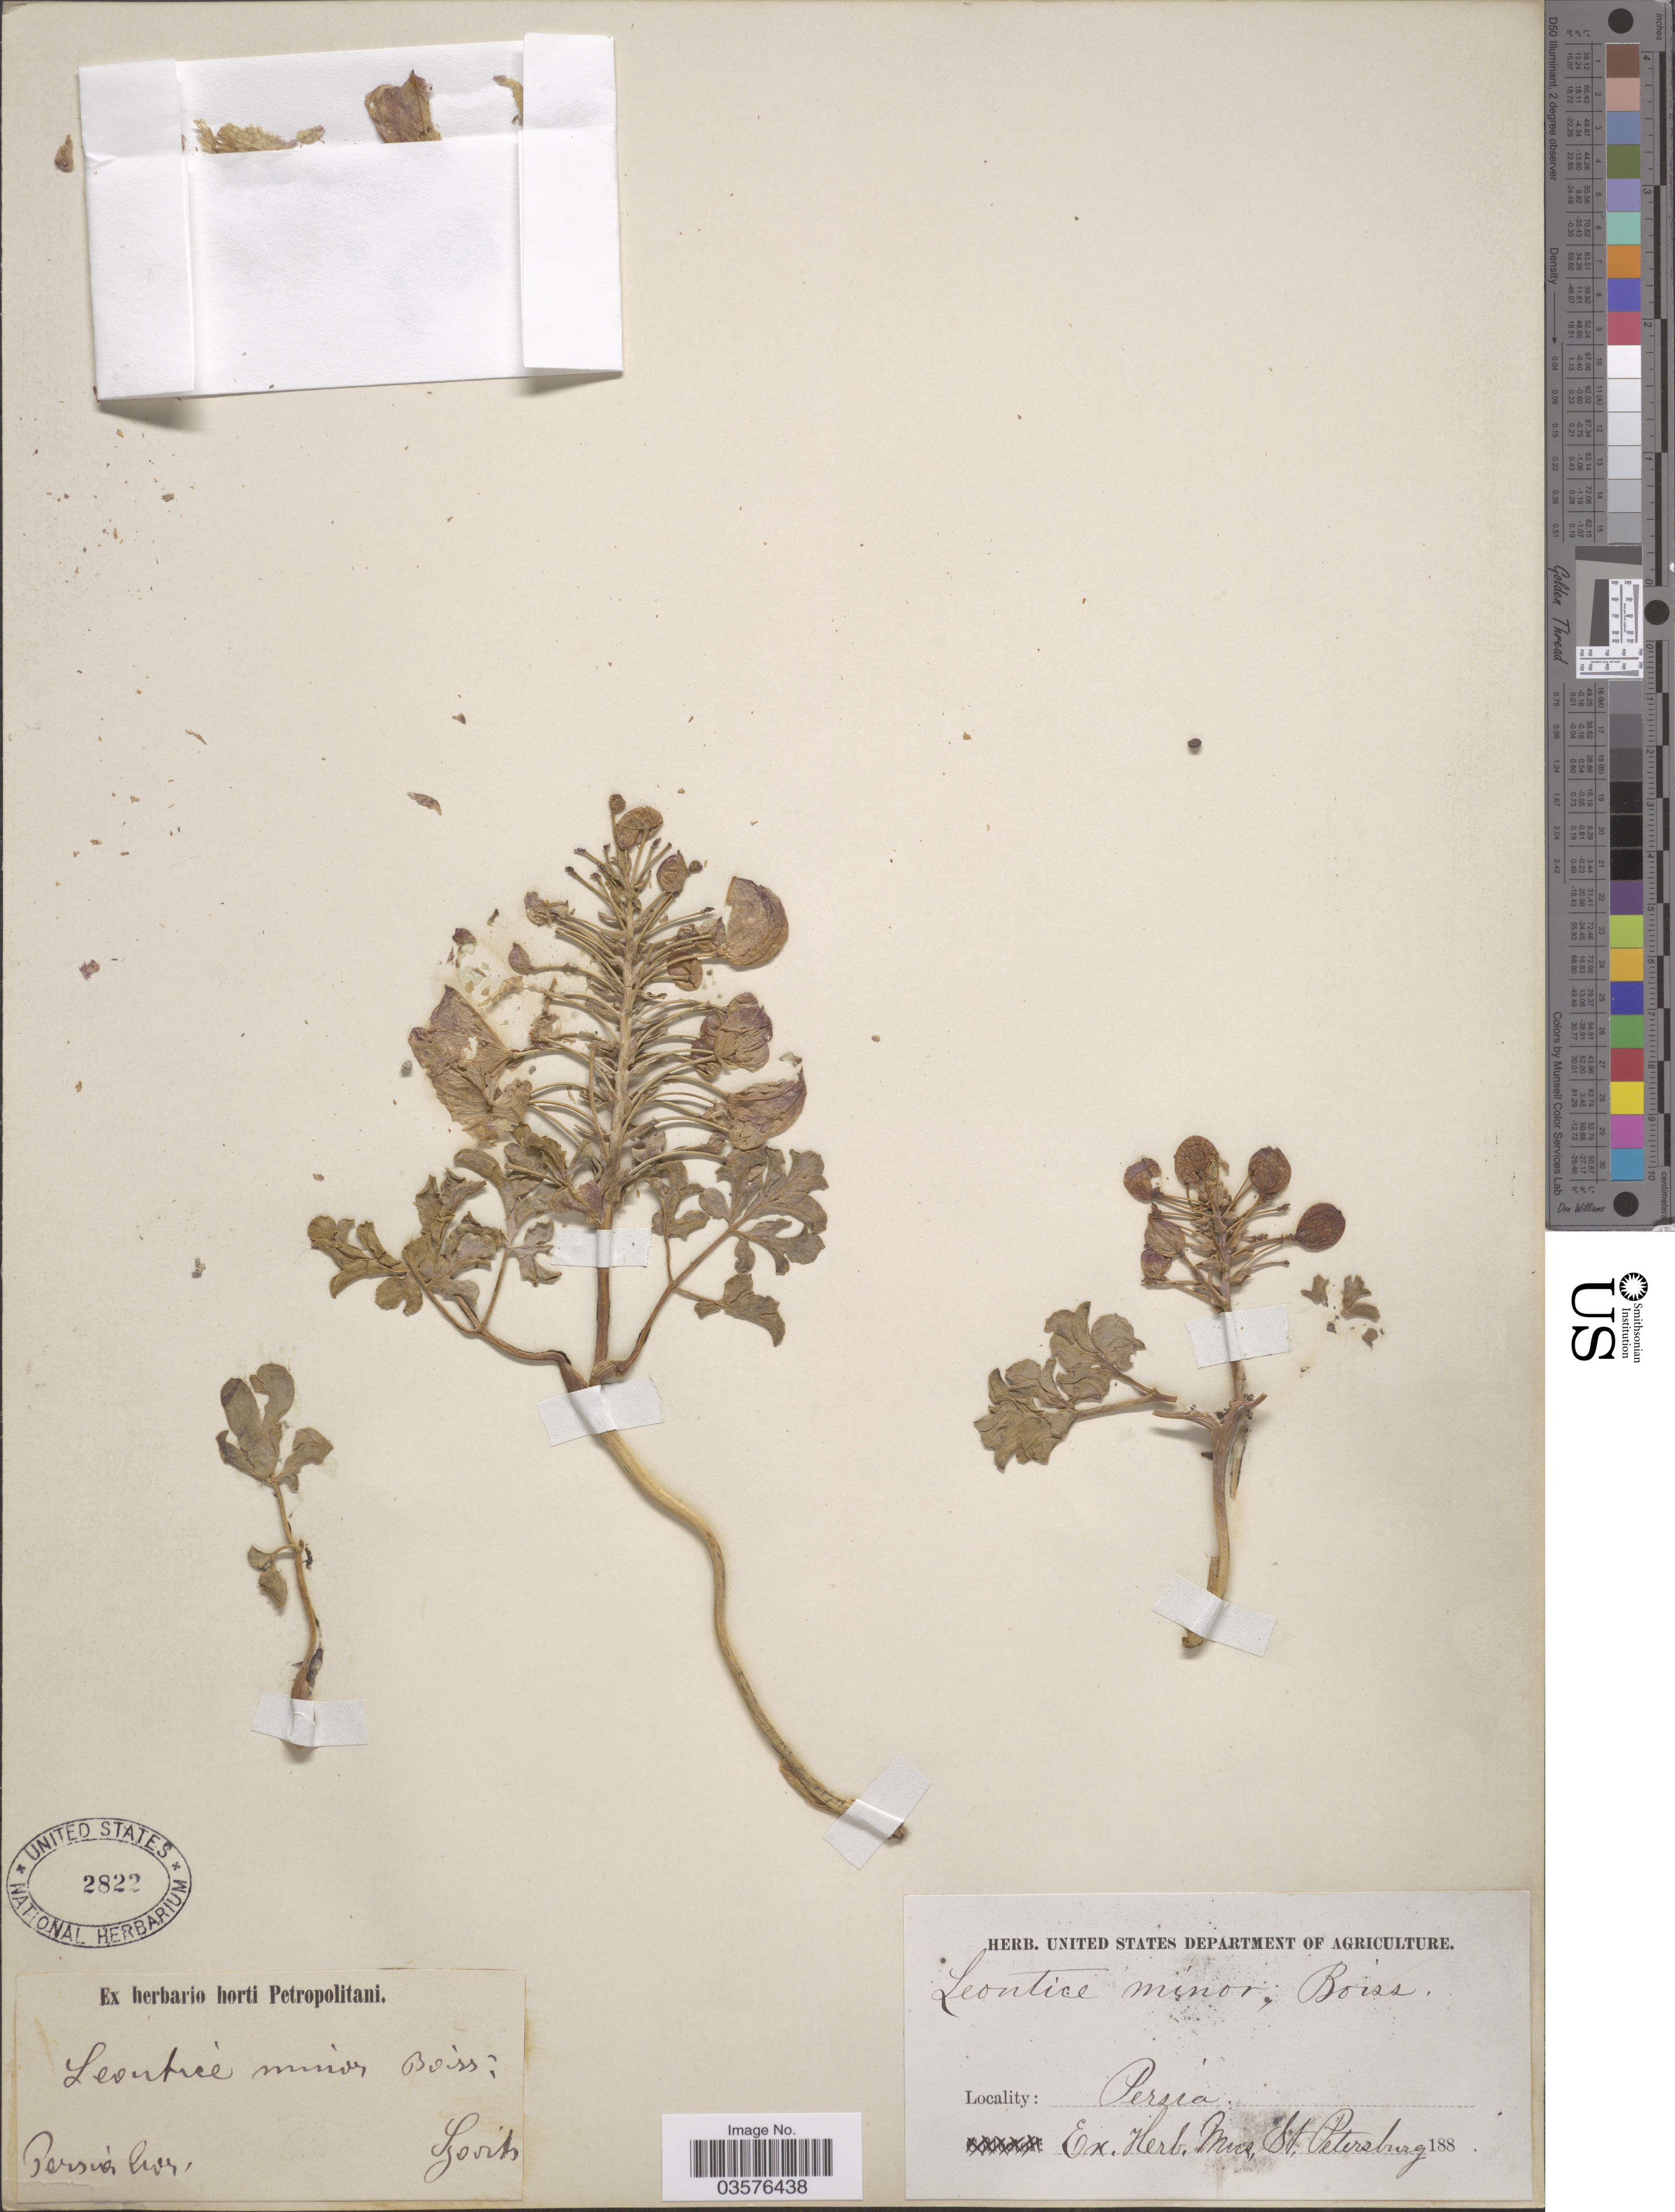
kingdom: Plantae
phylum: Tracheophyta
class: Magnoliopsida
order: Ranunculales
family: Berberidaceae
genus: Leontice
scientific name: Leontice armeniaca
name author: Boivin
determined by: Strong, Mark T., (BOT), Smithsonian Institution - National Museum of Natural History (UNITED STATES)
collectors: Szovits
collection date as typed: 188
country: Iran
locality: Persia bor.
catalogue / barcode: US 2822